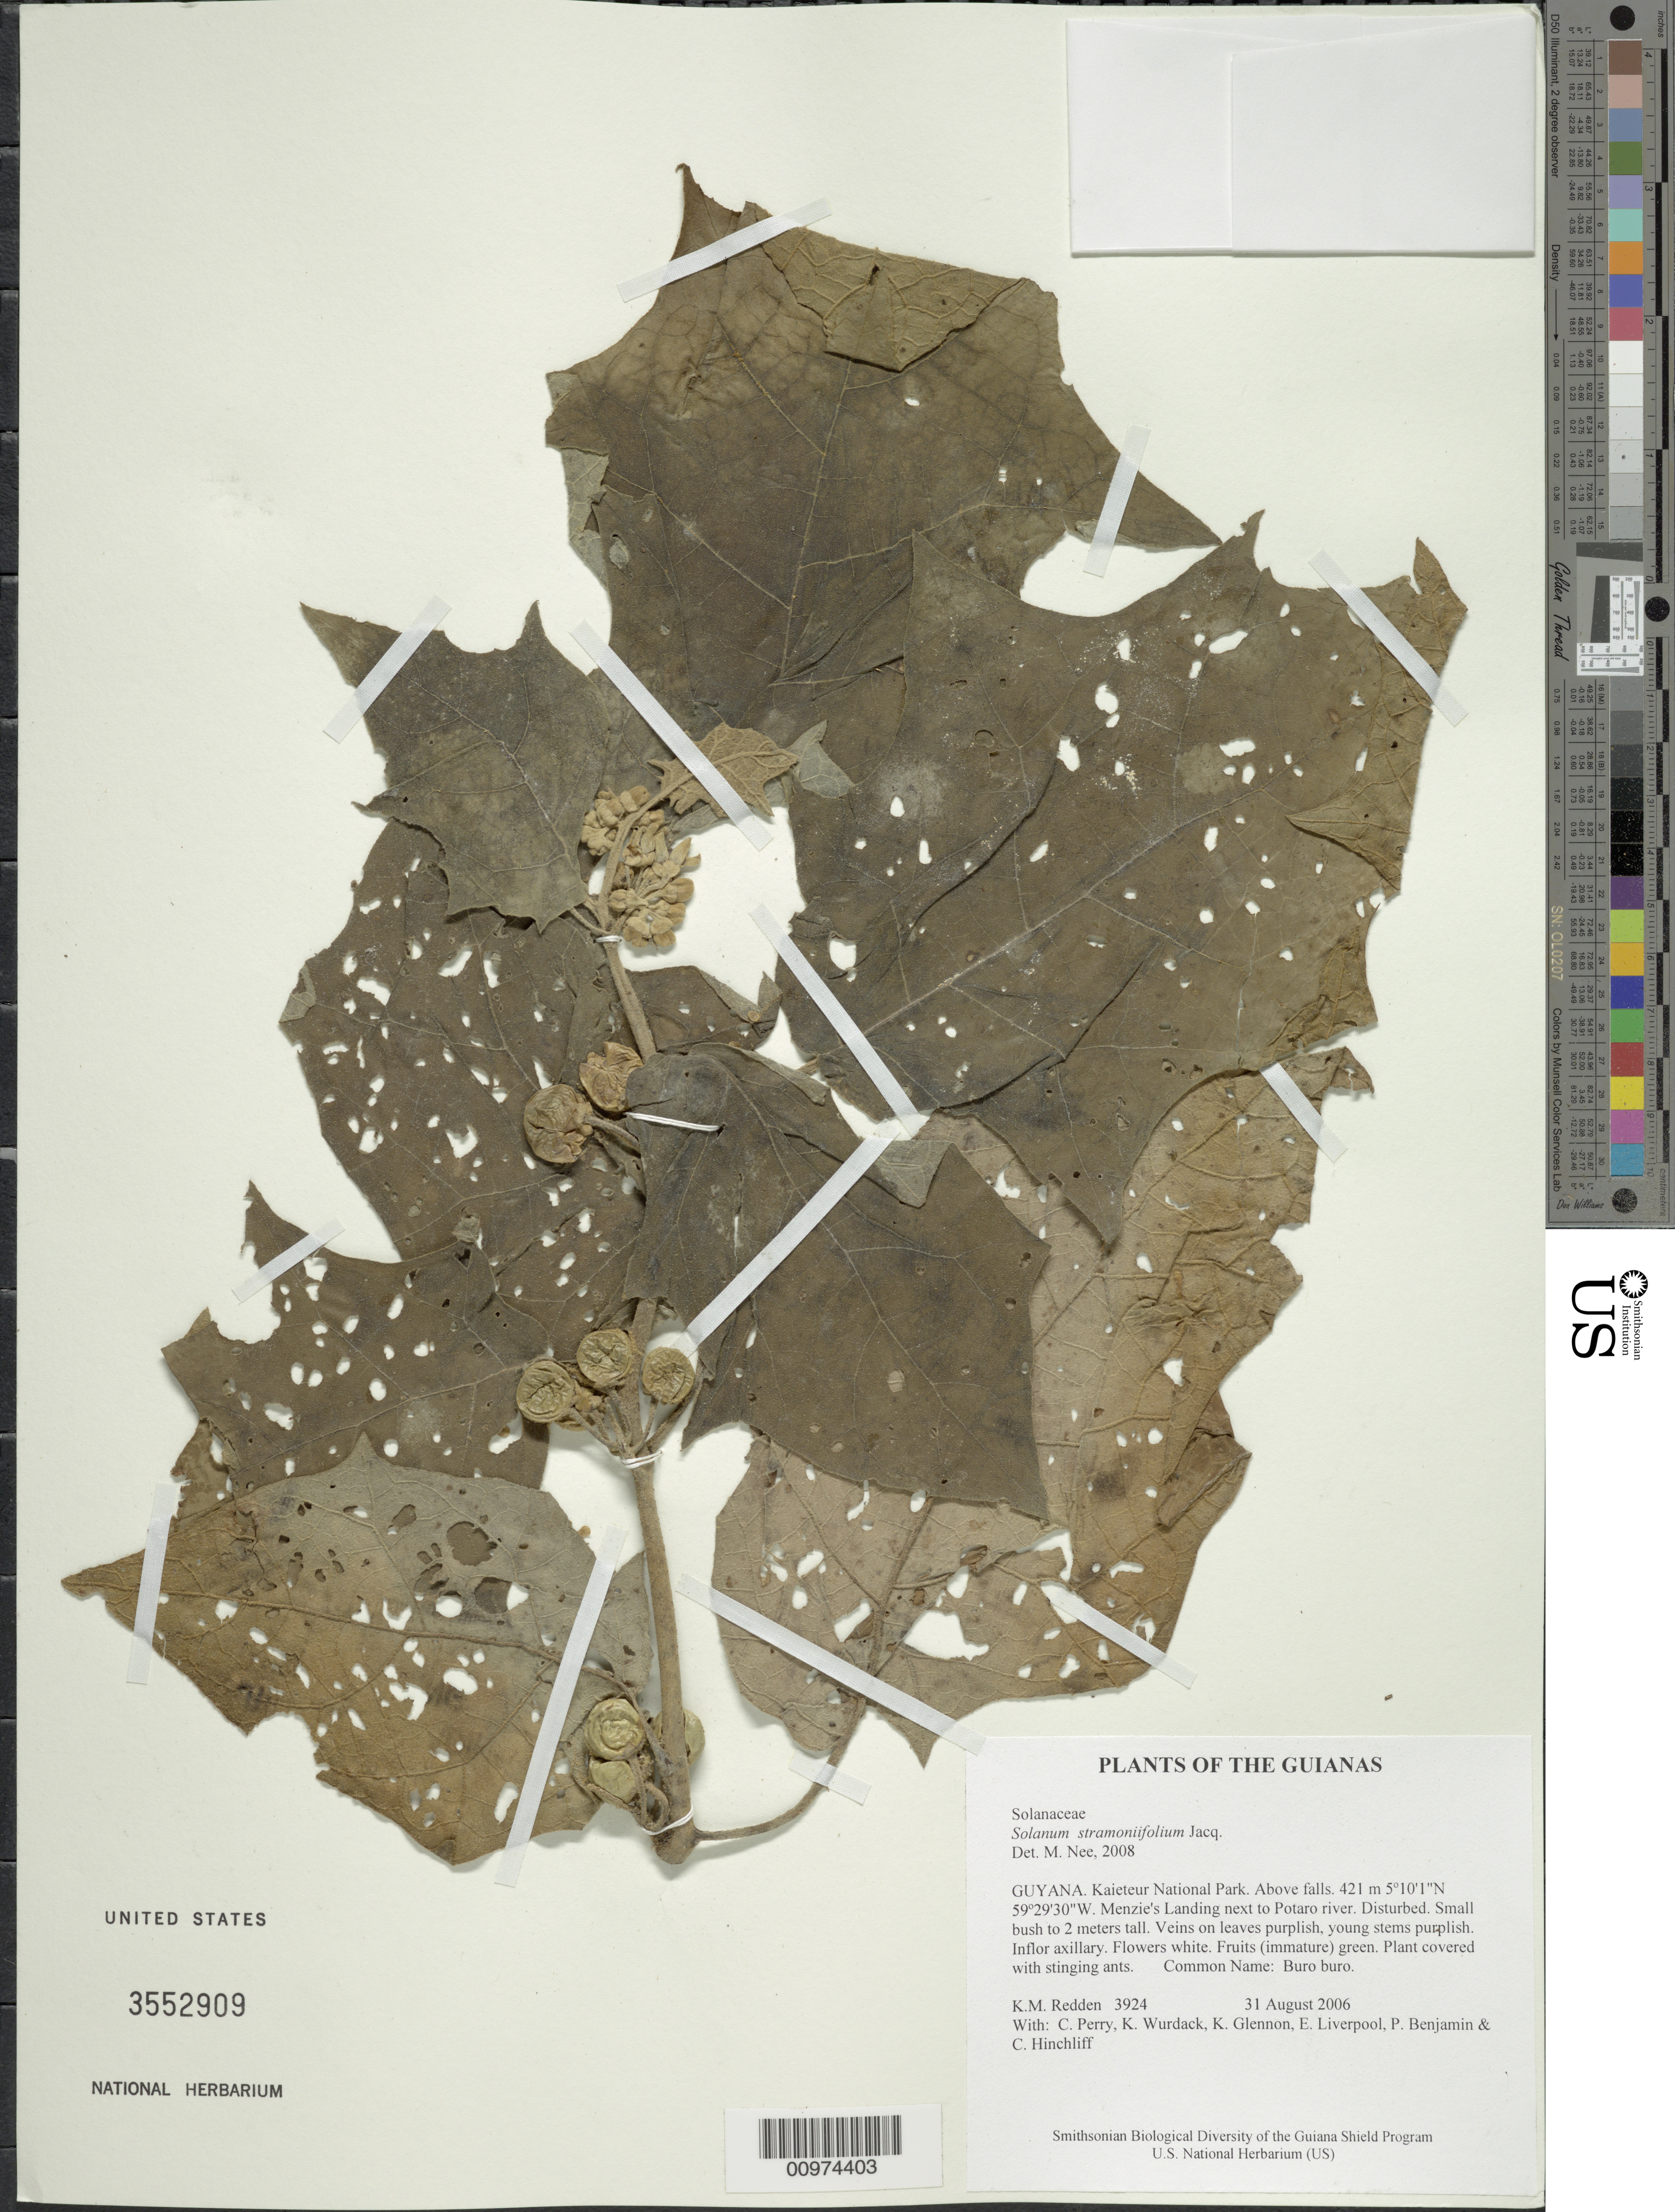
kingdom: Plantae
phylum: Tracheophyta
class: Magnoliopsida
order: Solanales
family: Solanaceae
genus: Solanum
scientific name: Solanum stramoniifolium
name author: Jacq.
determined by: Nee, Michael H.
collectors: K. M. Redden, C. Perry, K. Wurdack, K. Glennon, E. Liverpool, P. Benjamin & C. E. Hinchliff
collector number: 3924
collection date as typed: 31 August 2006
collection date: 2006-08-31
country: Guyana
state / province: Potaro-Siparuni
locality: Kaieteur National Park. Above falls. Menzie's Landing next to Potaro river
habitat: Disturbed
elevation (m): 421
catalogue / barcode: US 3552909